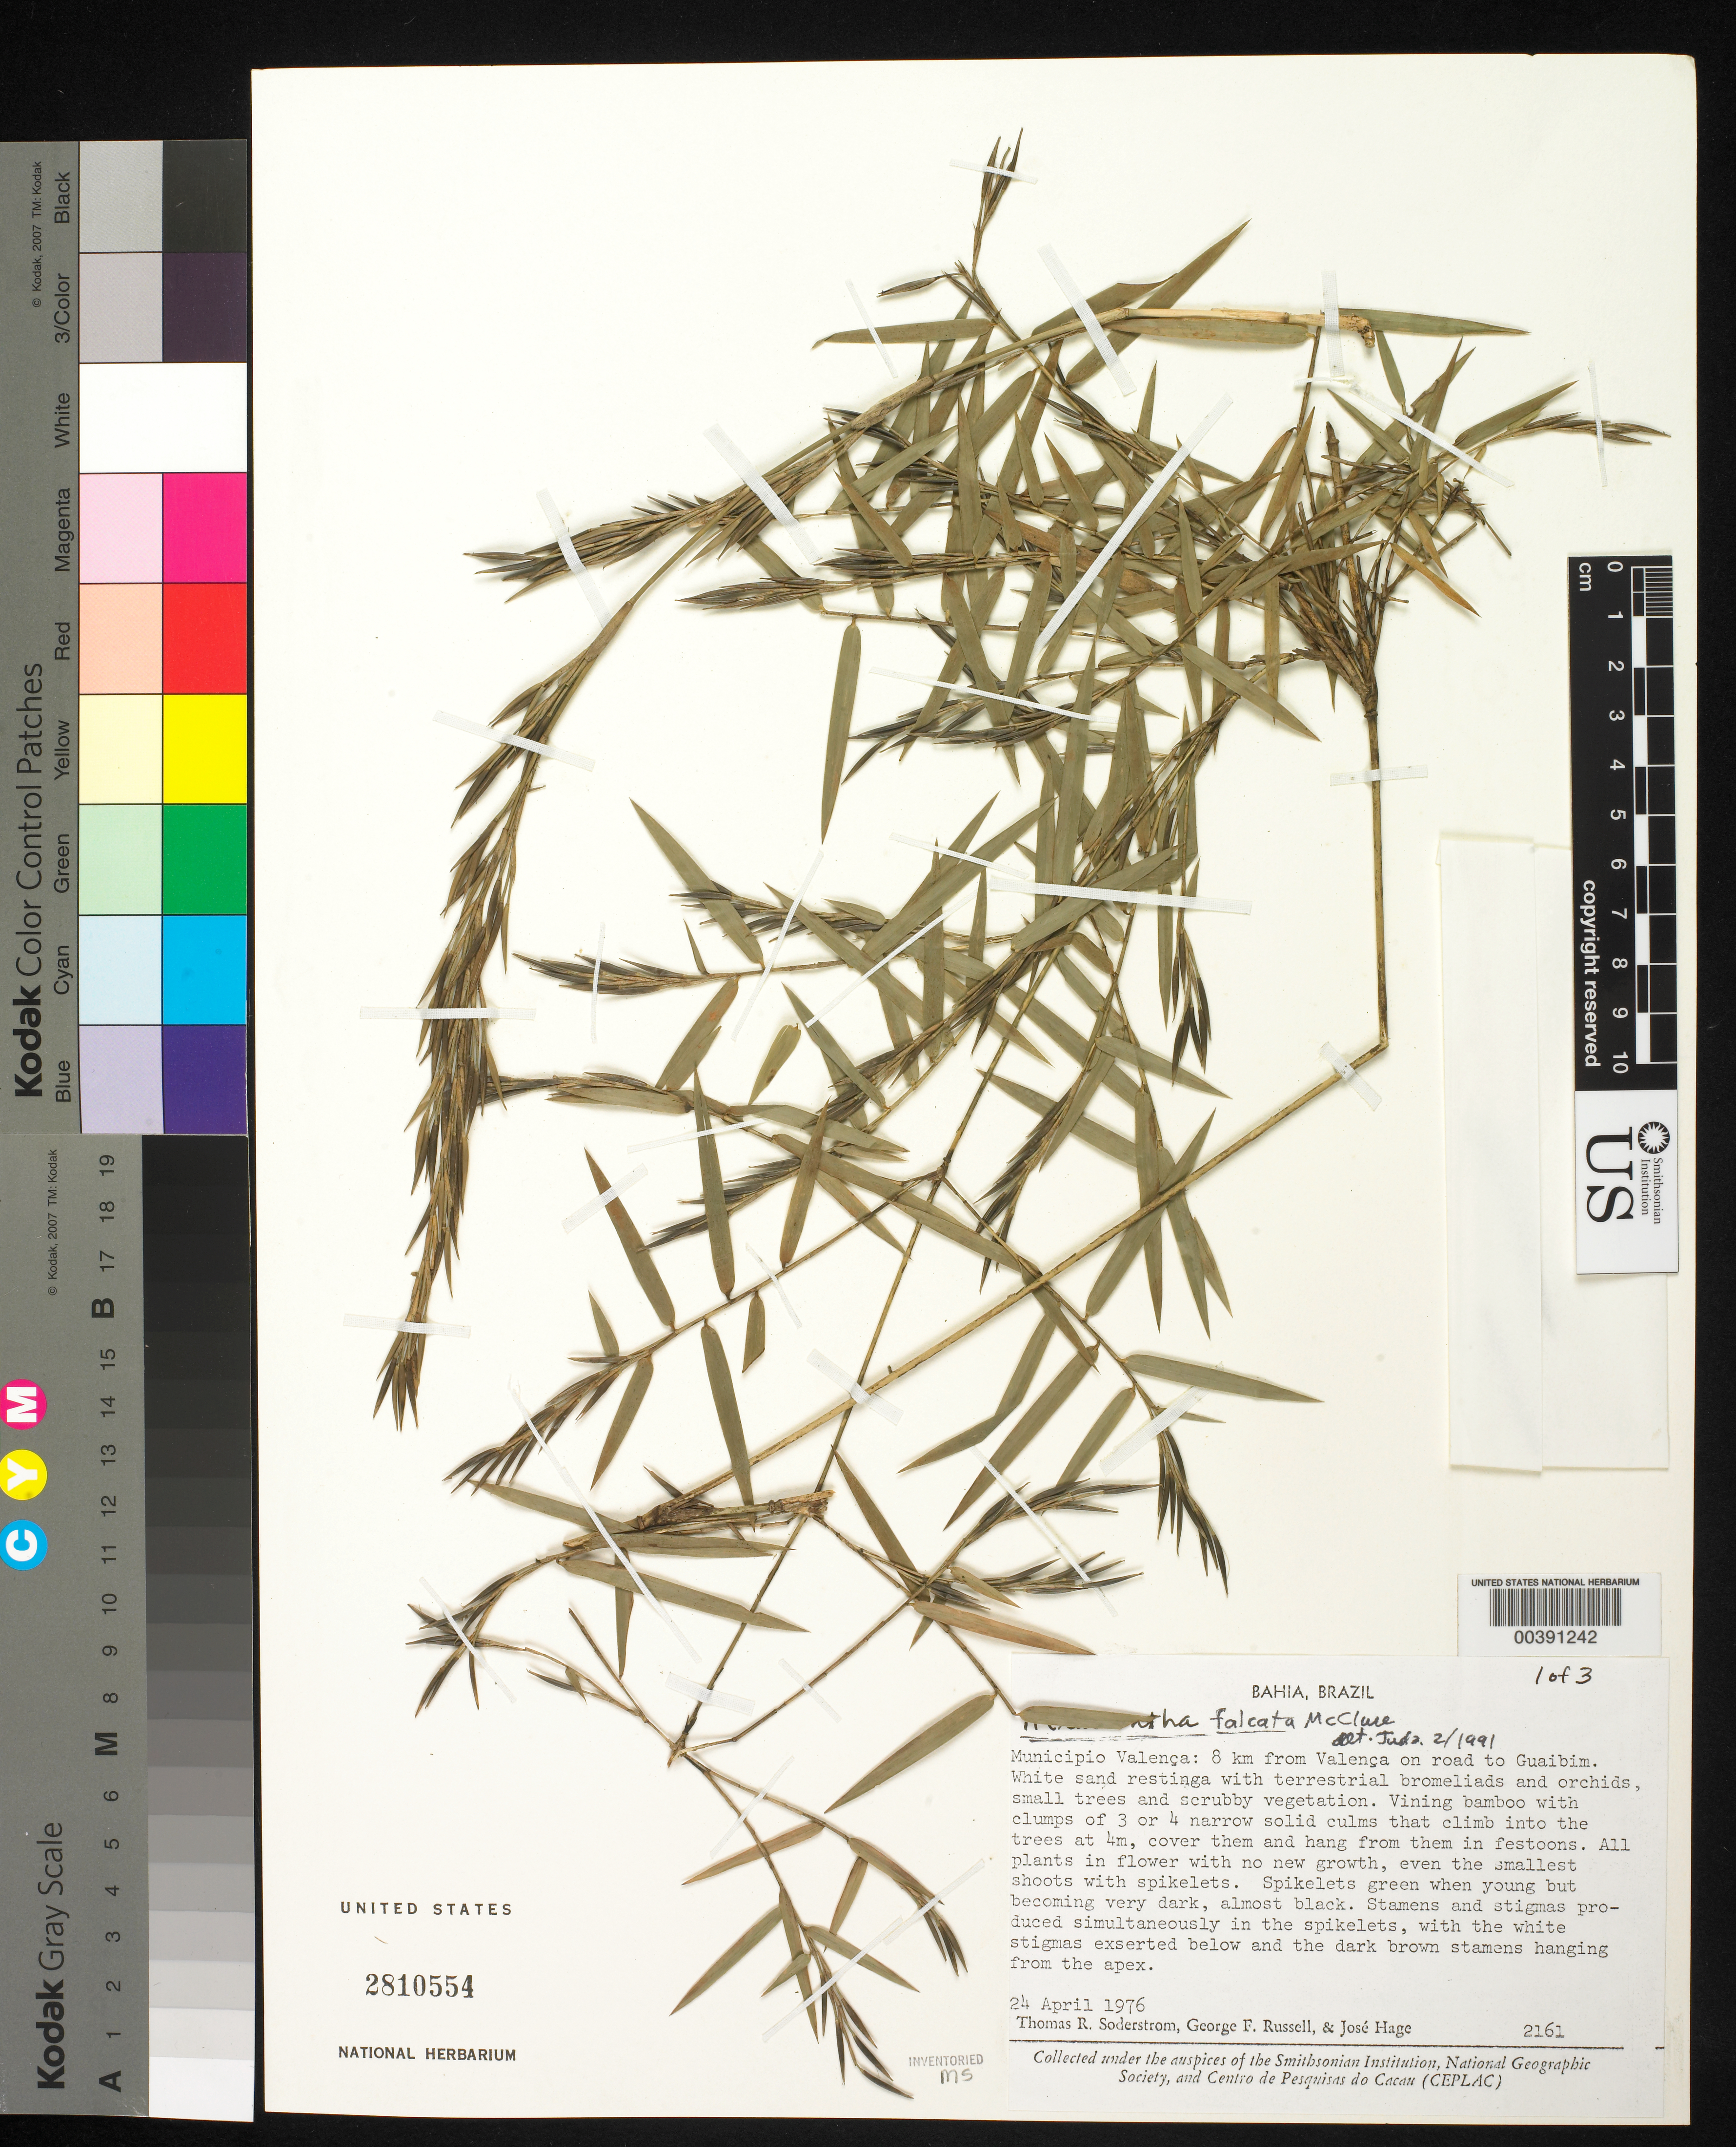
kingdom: Plantae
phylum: Tracheophyta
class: Liliopsida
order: Poales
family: Poaceae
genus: Atractantha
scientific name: Atractantha falcata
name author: McClure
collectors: T. R. Soderstrom, G. Russell & J. Hage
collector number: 2161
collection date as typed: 24 Apr 1976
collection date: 1976-04-24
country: Brazil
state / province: Bahia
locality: Valenca, guaibim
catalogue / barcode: US 2810554